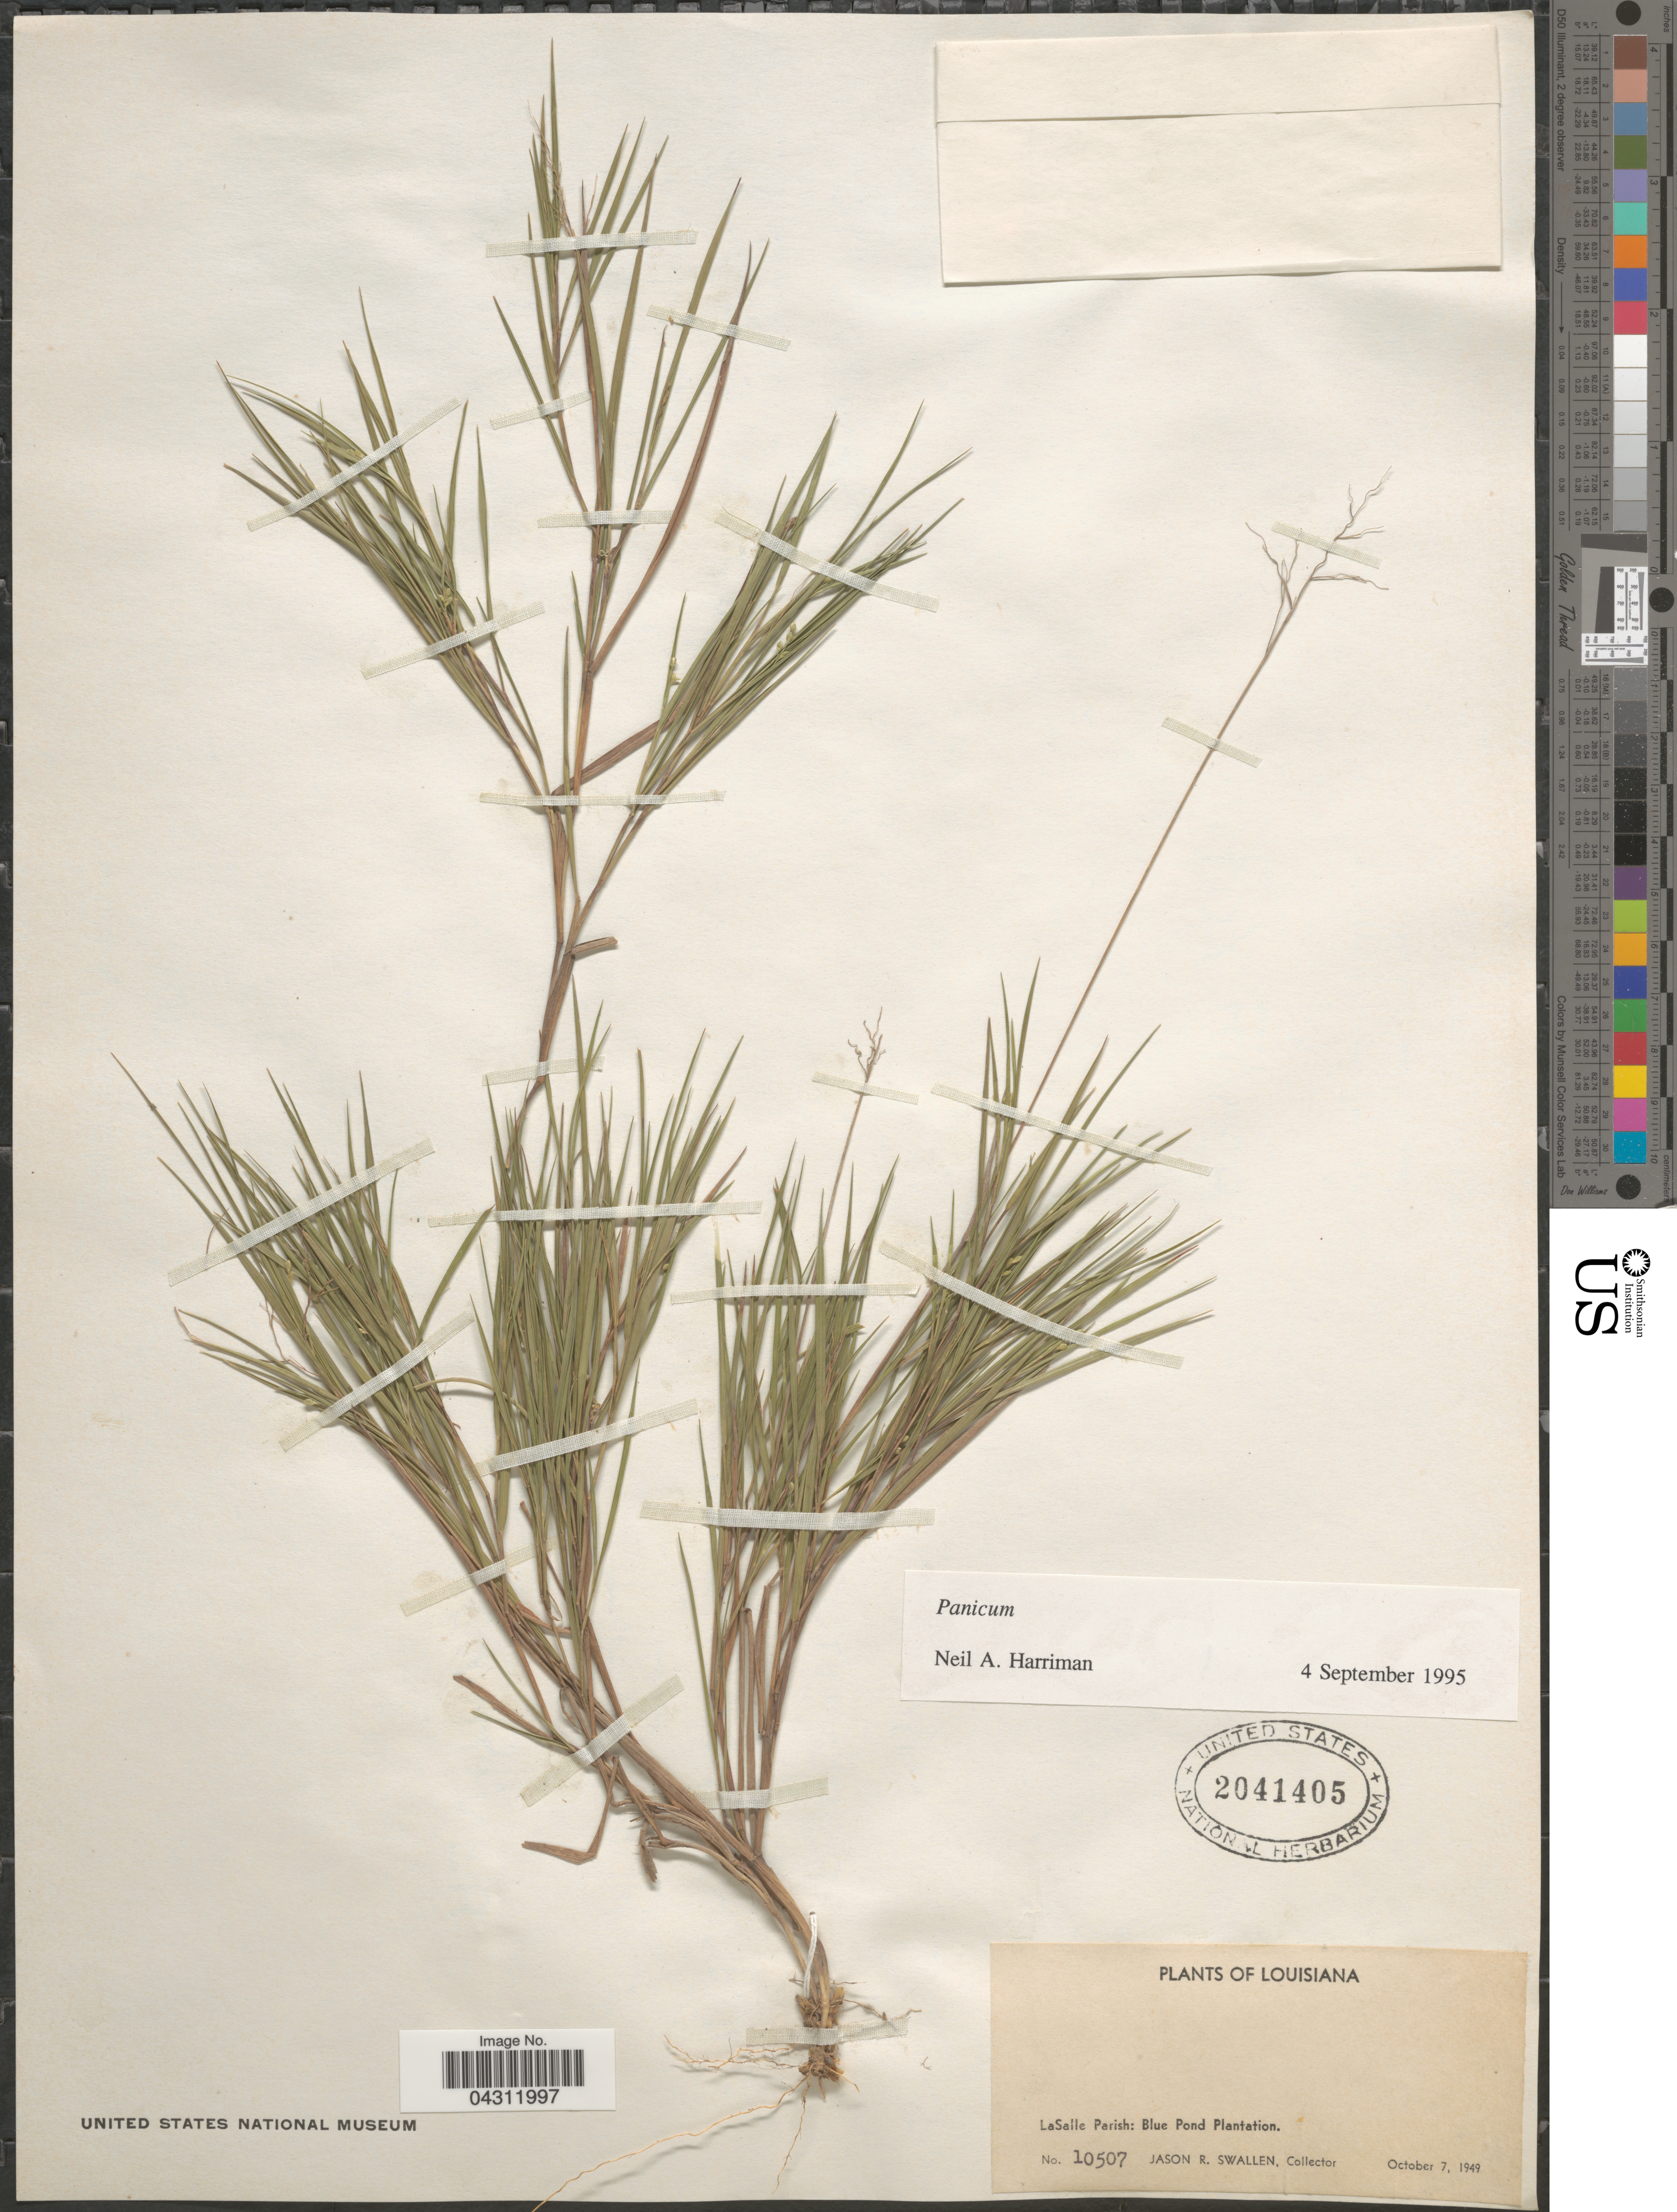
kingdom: Plantae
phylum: Tracheophyta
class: Liliopsida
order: Poales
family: Poaceae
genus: Panicum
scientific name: Panicum sp.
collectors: J. R. Swallen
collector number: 10507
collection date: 1949-10-07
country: United States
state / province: Louisiana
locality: LaSalle Parish: Blue Pond Plantation.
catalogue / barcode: US 2041405